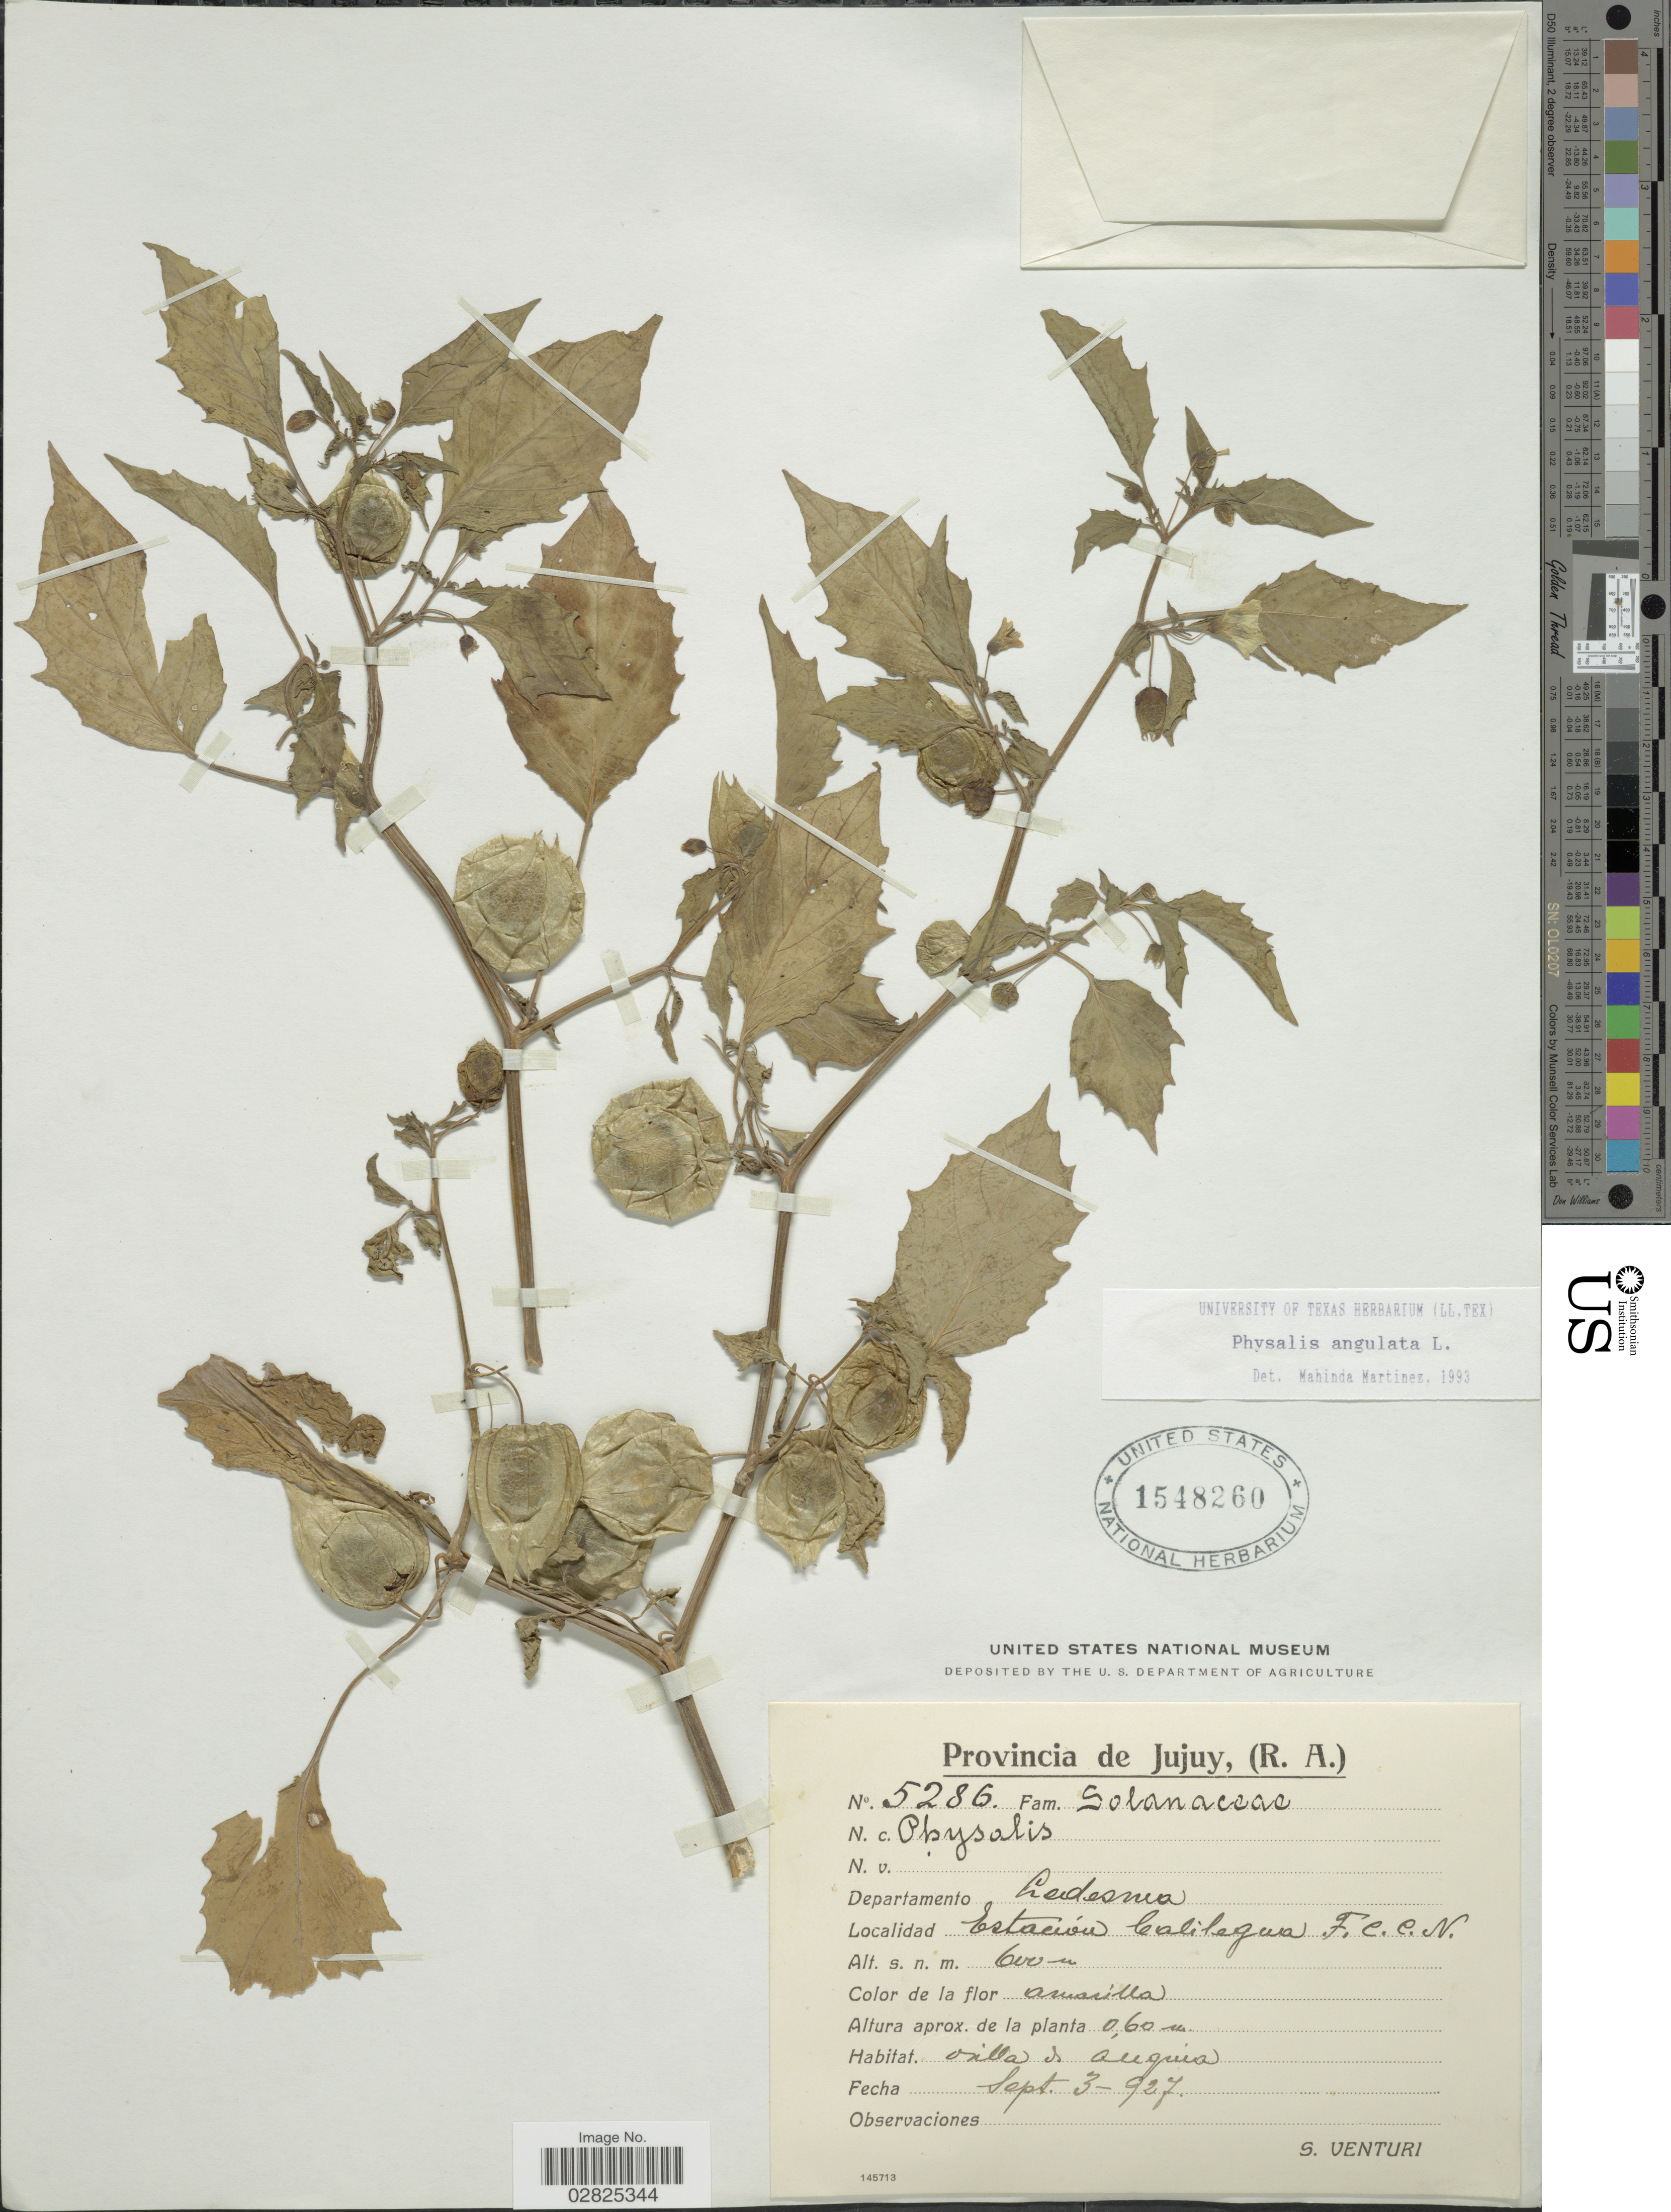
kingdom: Plantae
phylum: Tracheophyta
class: Magnoliopsida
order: Solanales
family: Solanaceae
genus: Physalis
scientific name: Physalis angulata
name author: L.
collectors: S. Venturi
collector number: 5286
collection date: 1927-09-03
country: Argentina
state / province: Jujuy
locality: Departamento Ledesma, Estación Calilegua F.C.C.N.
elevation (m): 600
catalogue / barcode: US 1548260